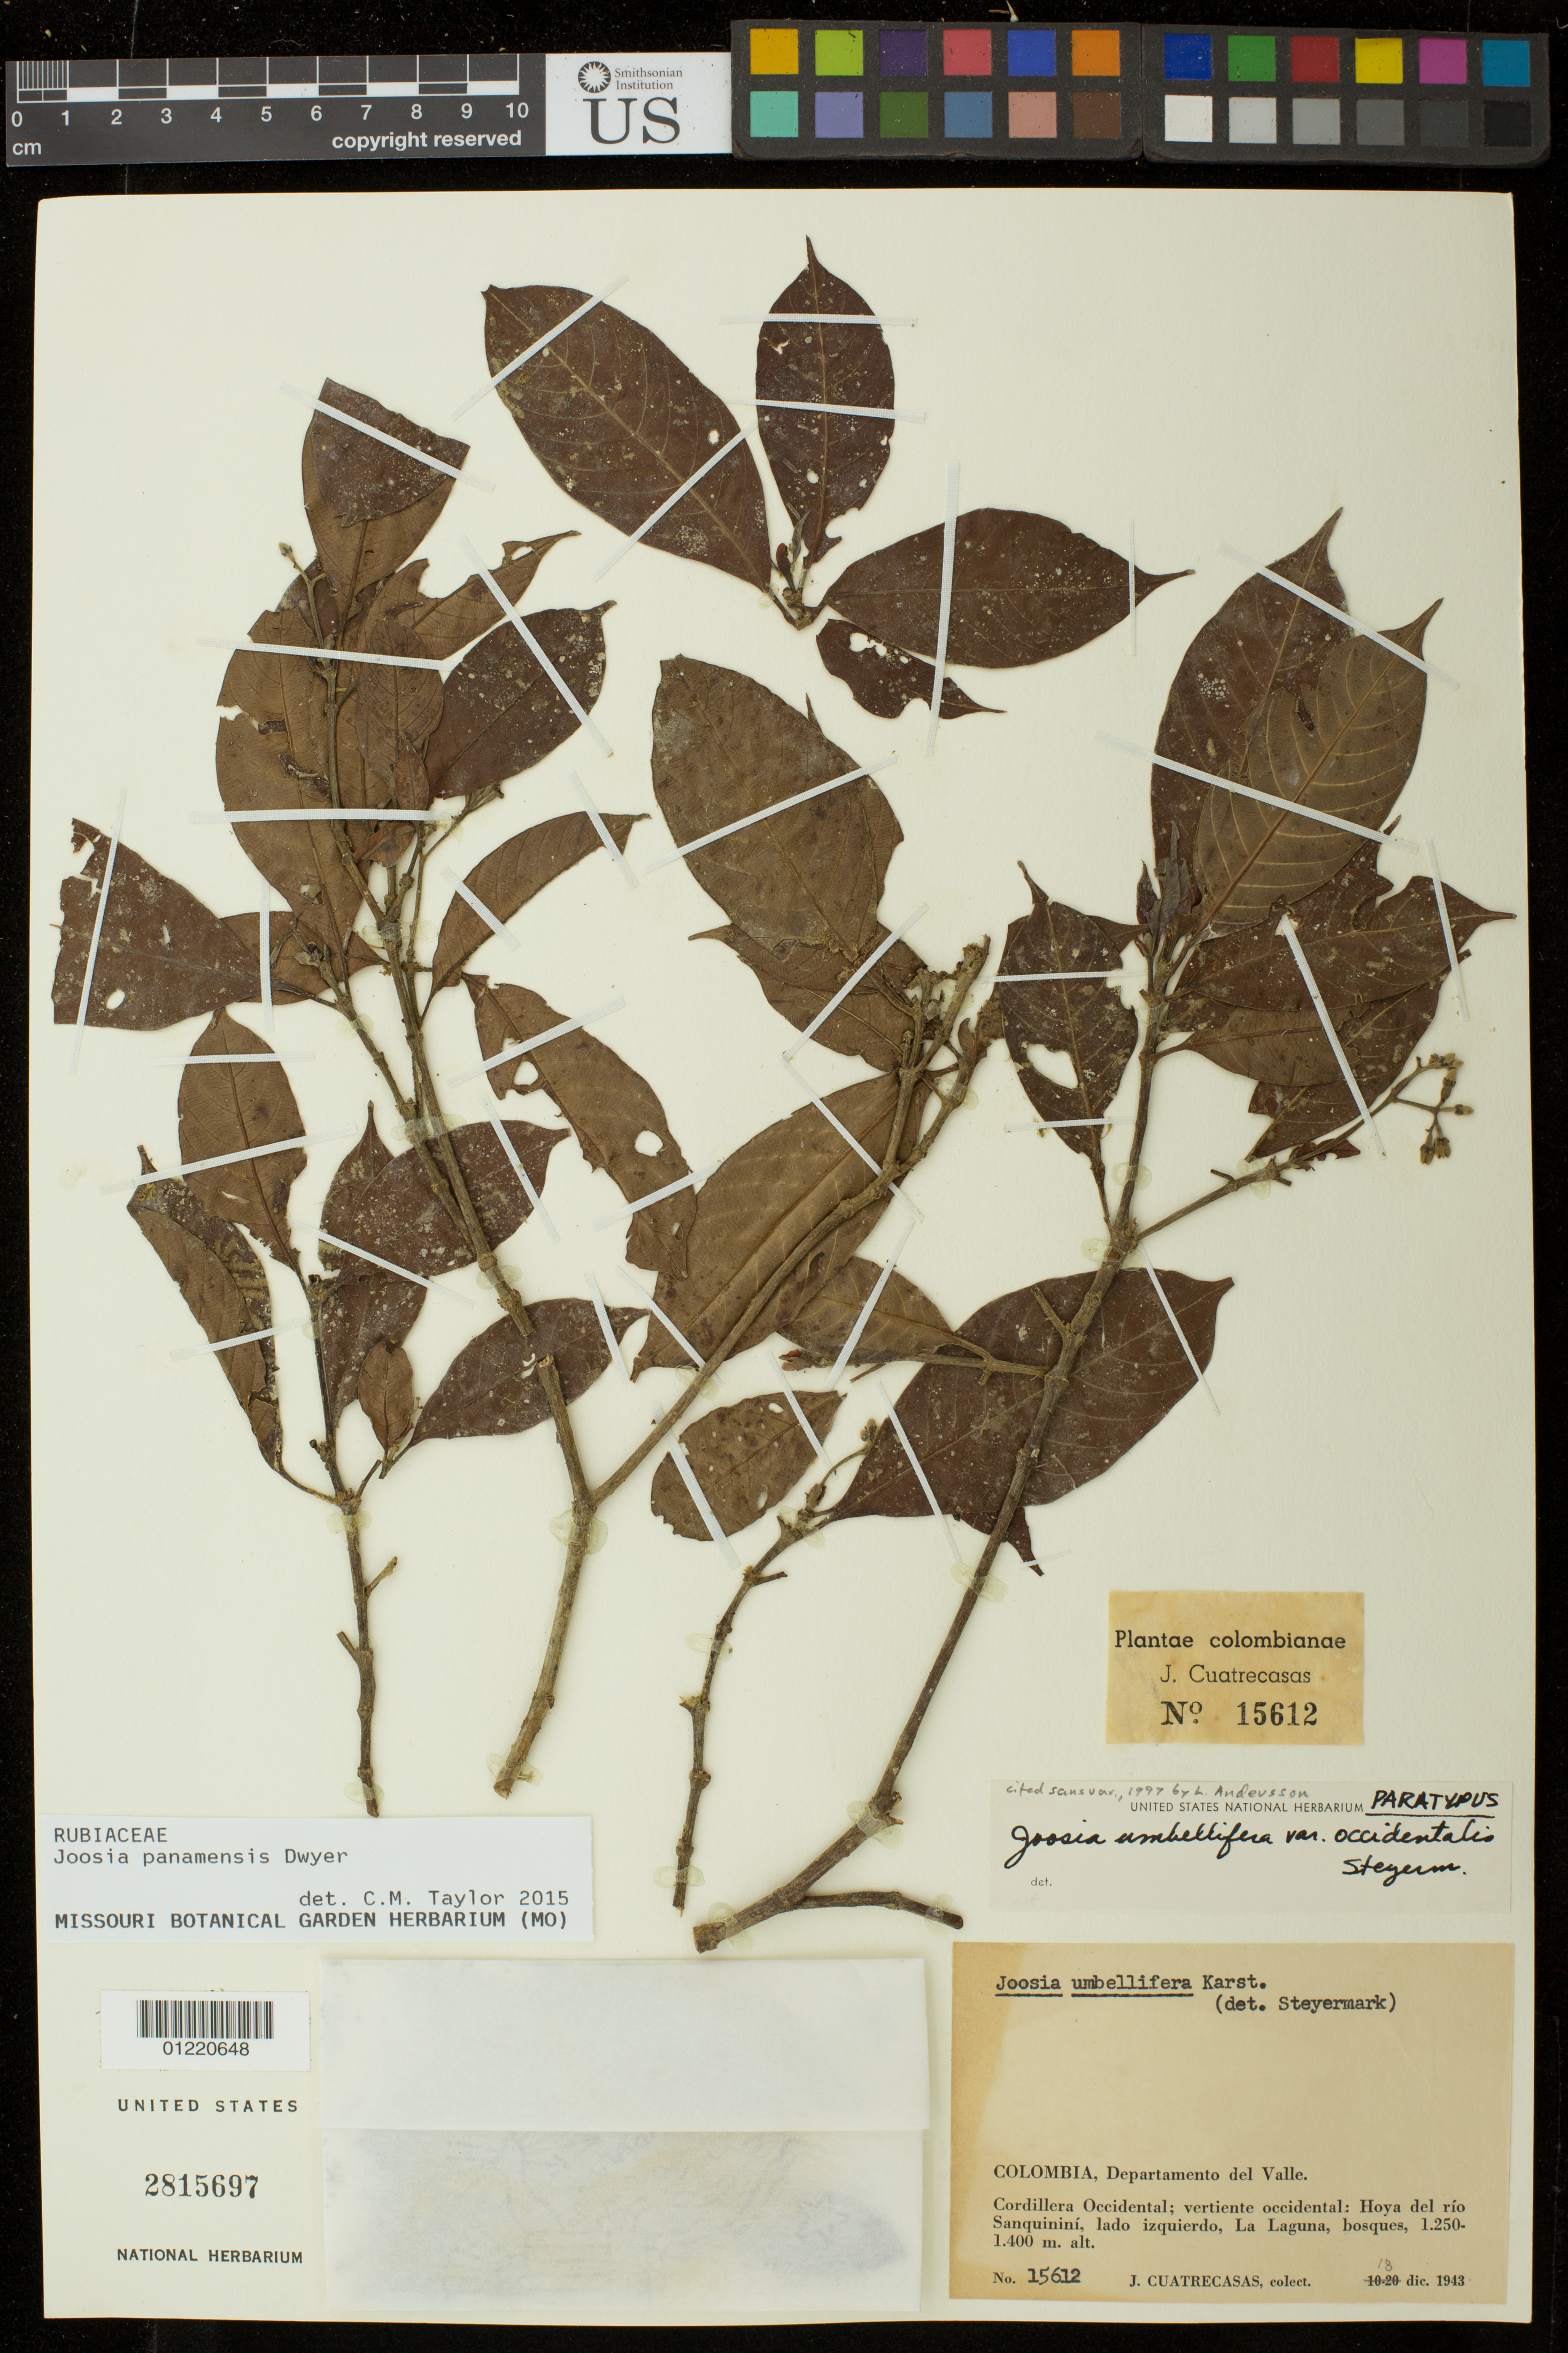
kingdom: Plantae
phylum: Tracheophyta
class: Magnoliopsida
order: Gentianales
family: Rubiaceae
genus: Joosia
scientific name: Joosia panamensis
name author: Dwyer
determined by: Taylor, Charlotte M.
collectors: J. Cuatrecasas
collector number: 15612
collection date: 1943-12-18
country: Colombia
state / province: Valle del Cauca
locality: Cordillera Occidental; vertiente occidental: Hoya del rio Sanquinini, lado izquierdo, La Laguna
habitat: bosques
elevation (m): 1250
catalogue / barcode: US 2815697